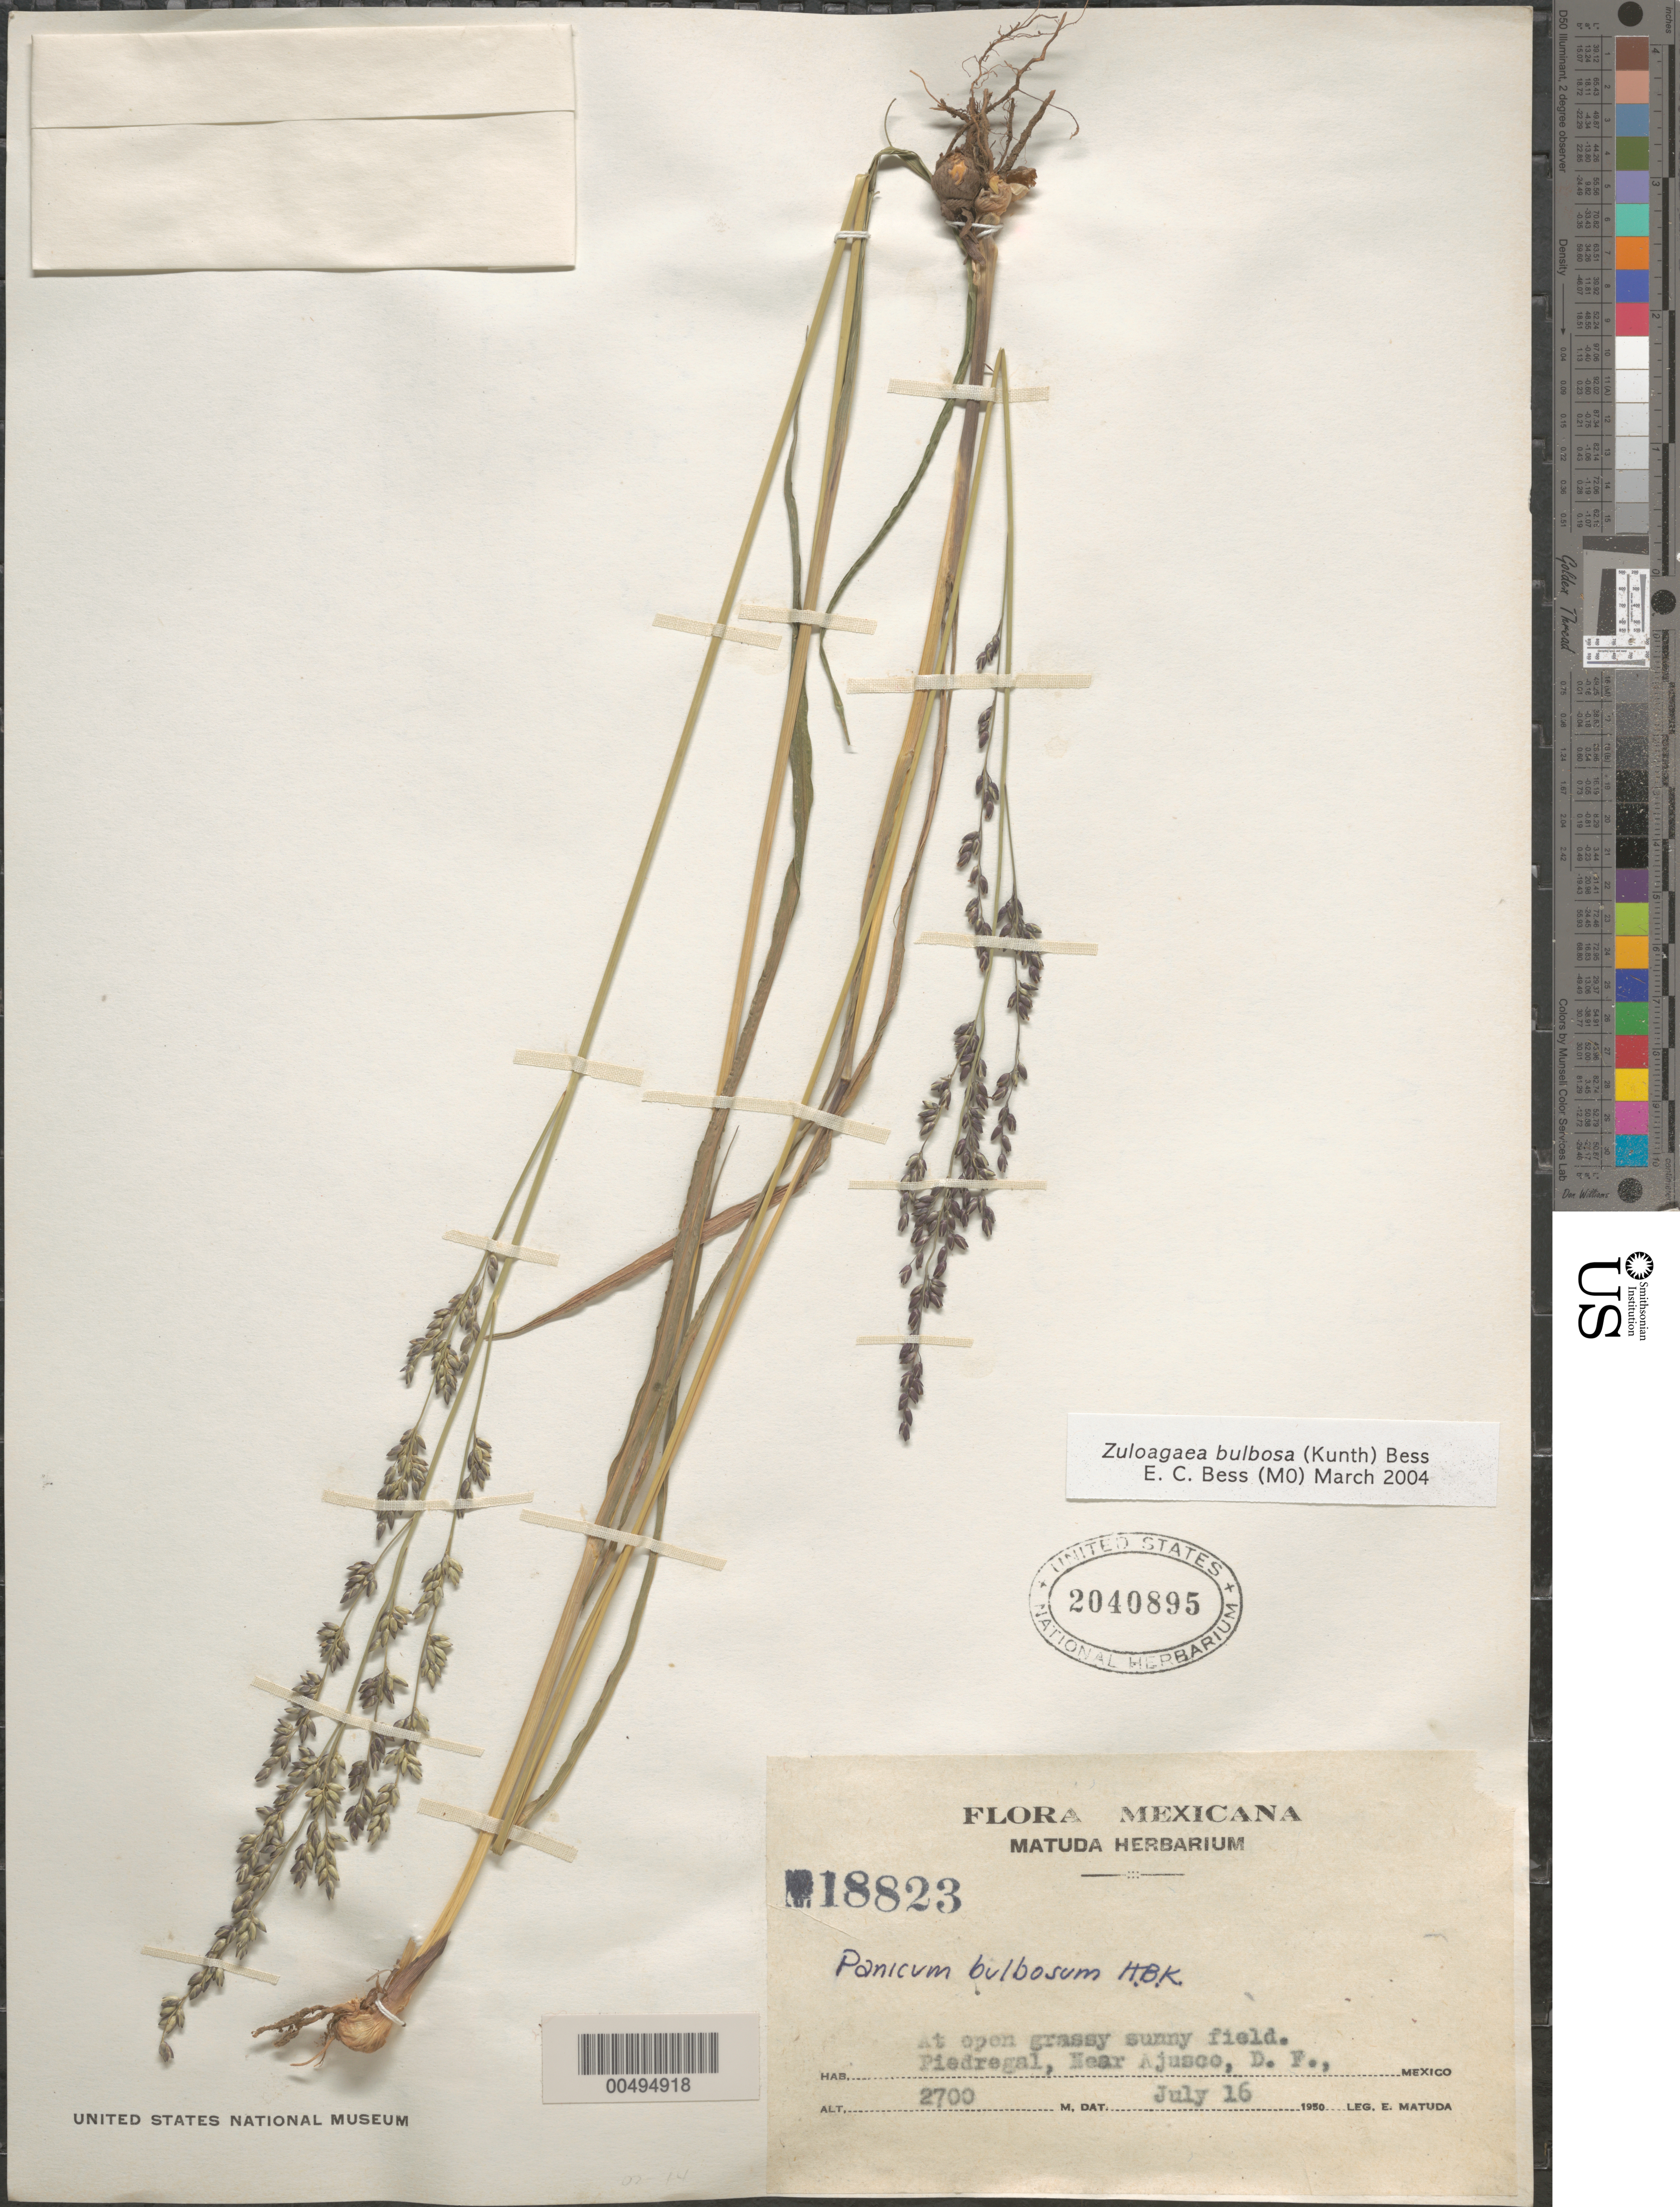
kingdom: Plantae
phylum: Tracheophyta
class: Liliopsida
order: Poales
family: Poaceae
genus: Panicum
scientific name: Panicum bulbosum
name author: Kunth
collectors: E. Matuda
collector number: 18823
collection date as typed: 16 Jul 1950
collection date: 1950-07-16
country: Mexico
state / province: Distrito Federal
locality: Piedregal, near Ajusco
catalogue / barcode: US 2040895